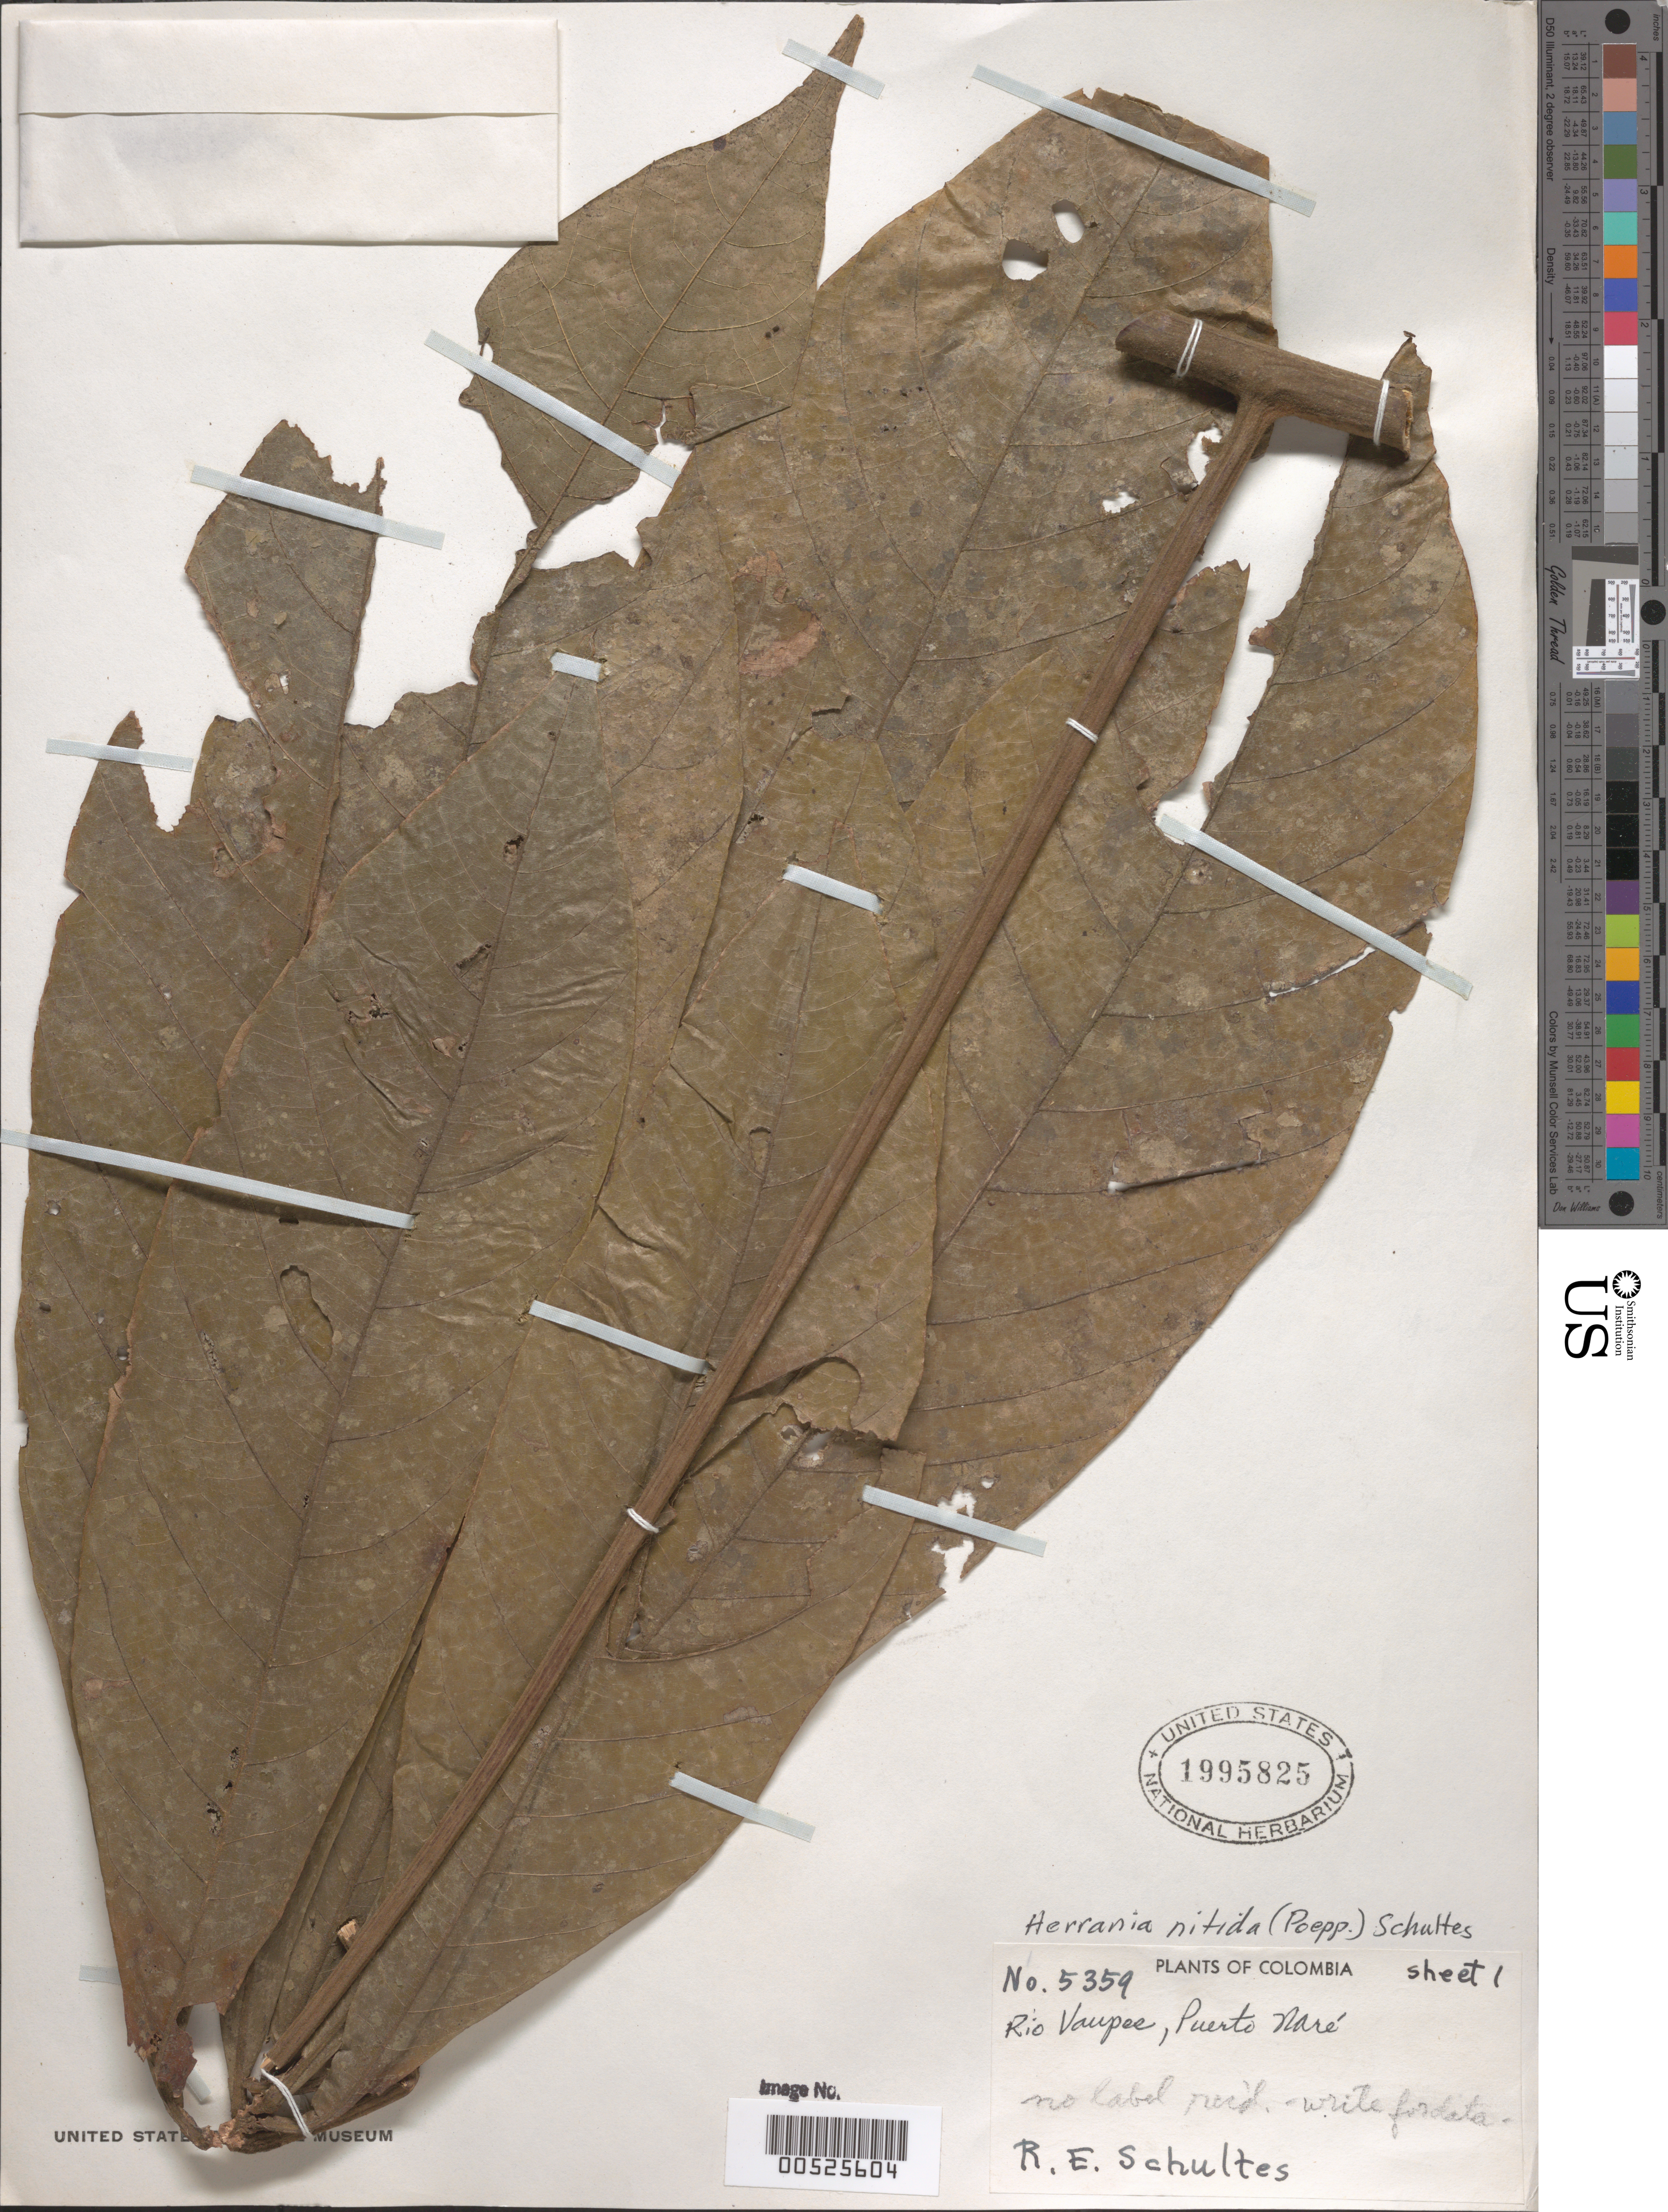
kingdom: Plantae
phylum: Tracheophyta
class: Magnoliopsida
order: Malvales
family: Malvaceae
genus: Herrania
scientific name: Herrania nitida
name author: (Poepp.) R.E. Schult.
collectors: R. E. Schultes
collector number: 5359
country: Colombia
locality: Rio Vaupec, Puerto Nará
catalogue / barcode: US 1995825